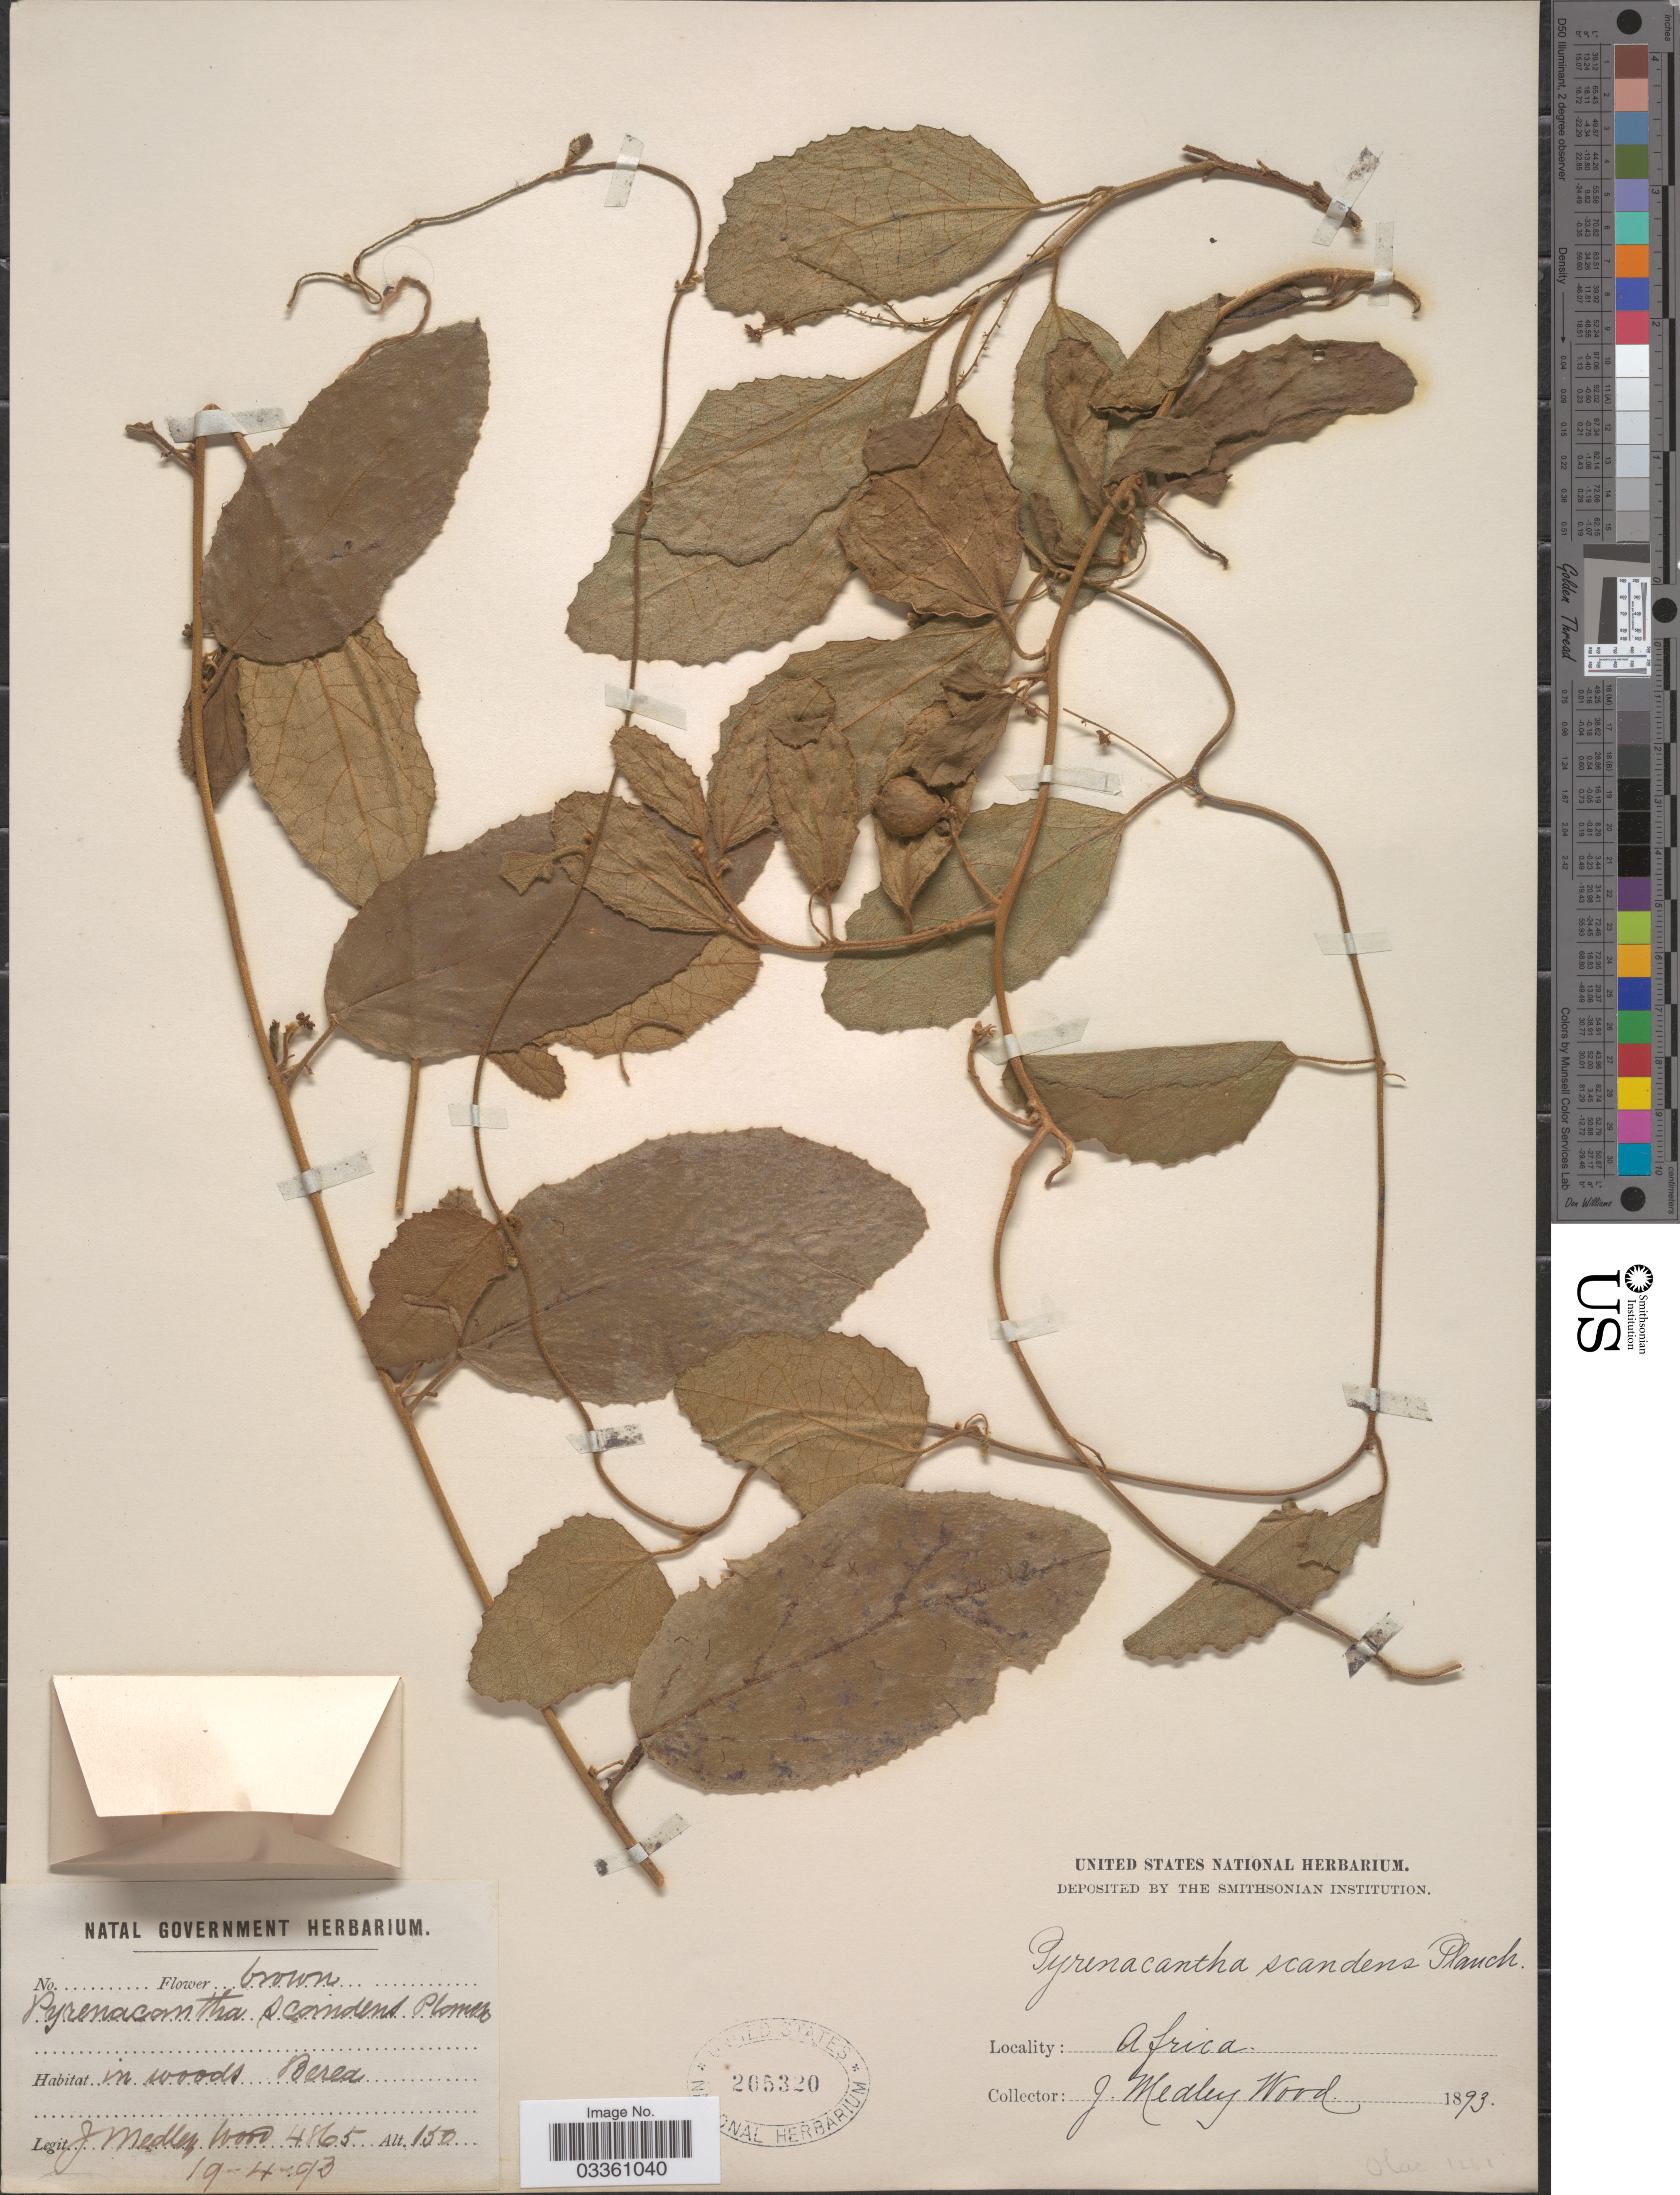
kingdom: Plantae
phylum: Tracheophyta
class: Magnoliopsida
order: Icacinales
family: Icacinaceae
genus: Pyrenacantha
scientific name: Pyrenacantha scandens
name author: Planch. ex Harv.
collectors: J. M. Wood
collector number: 4865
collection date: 1893-04-19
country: Lesotho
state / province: Berea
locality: Africa.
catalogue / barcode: US 205320